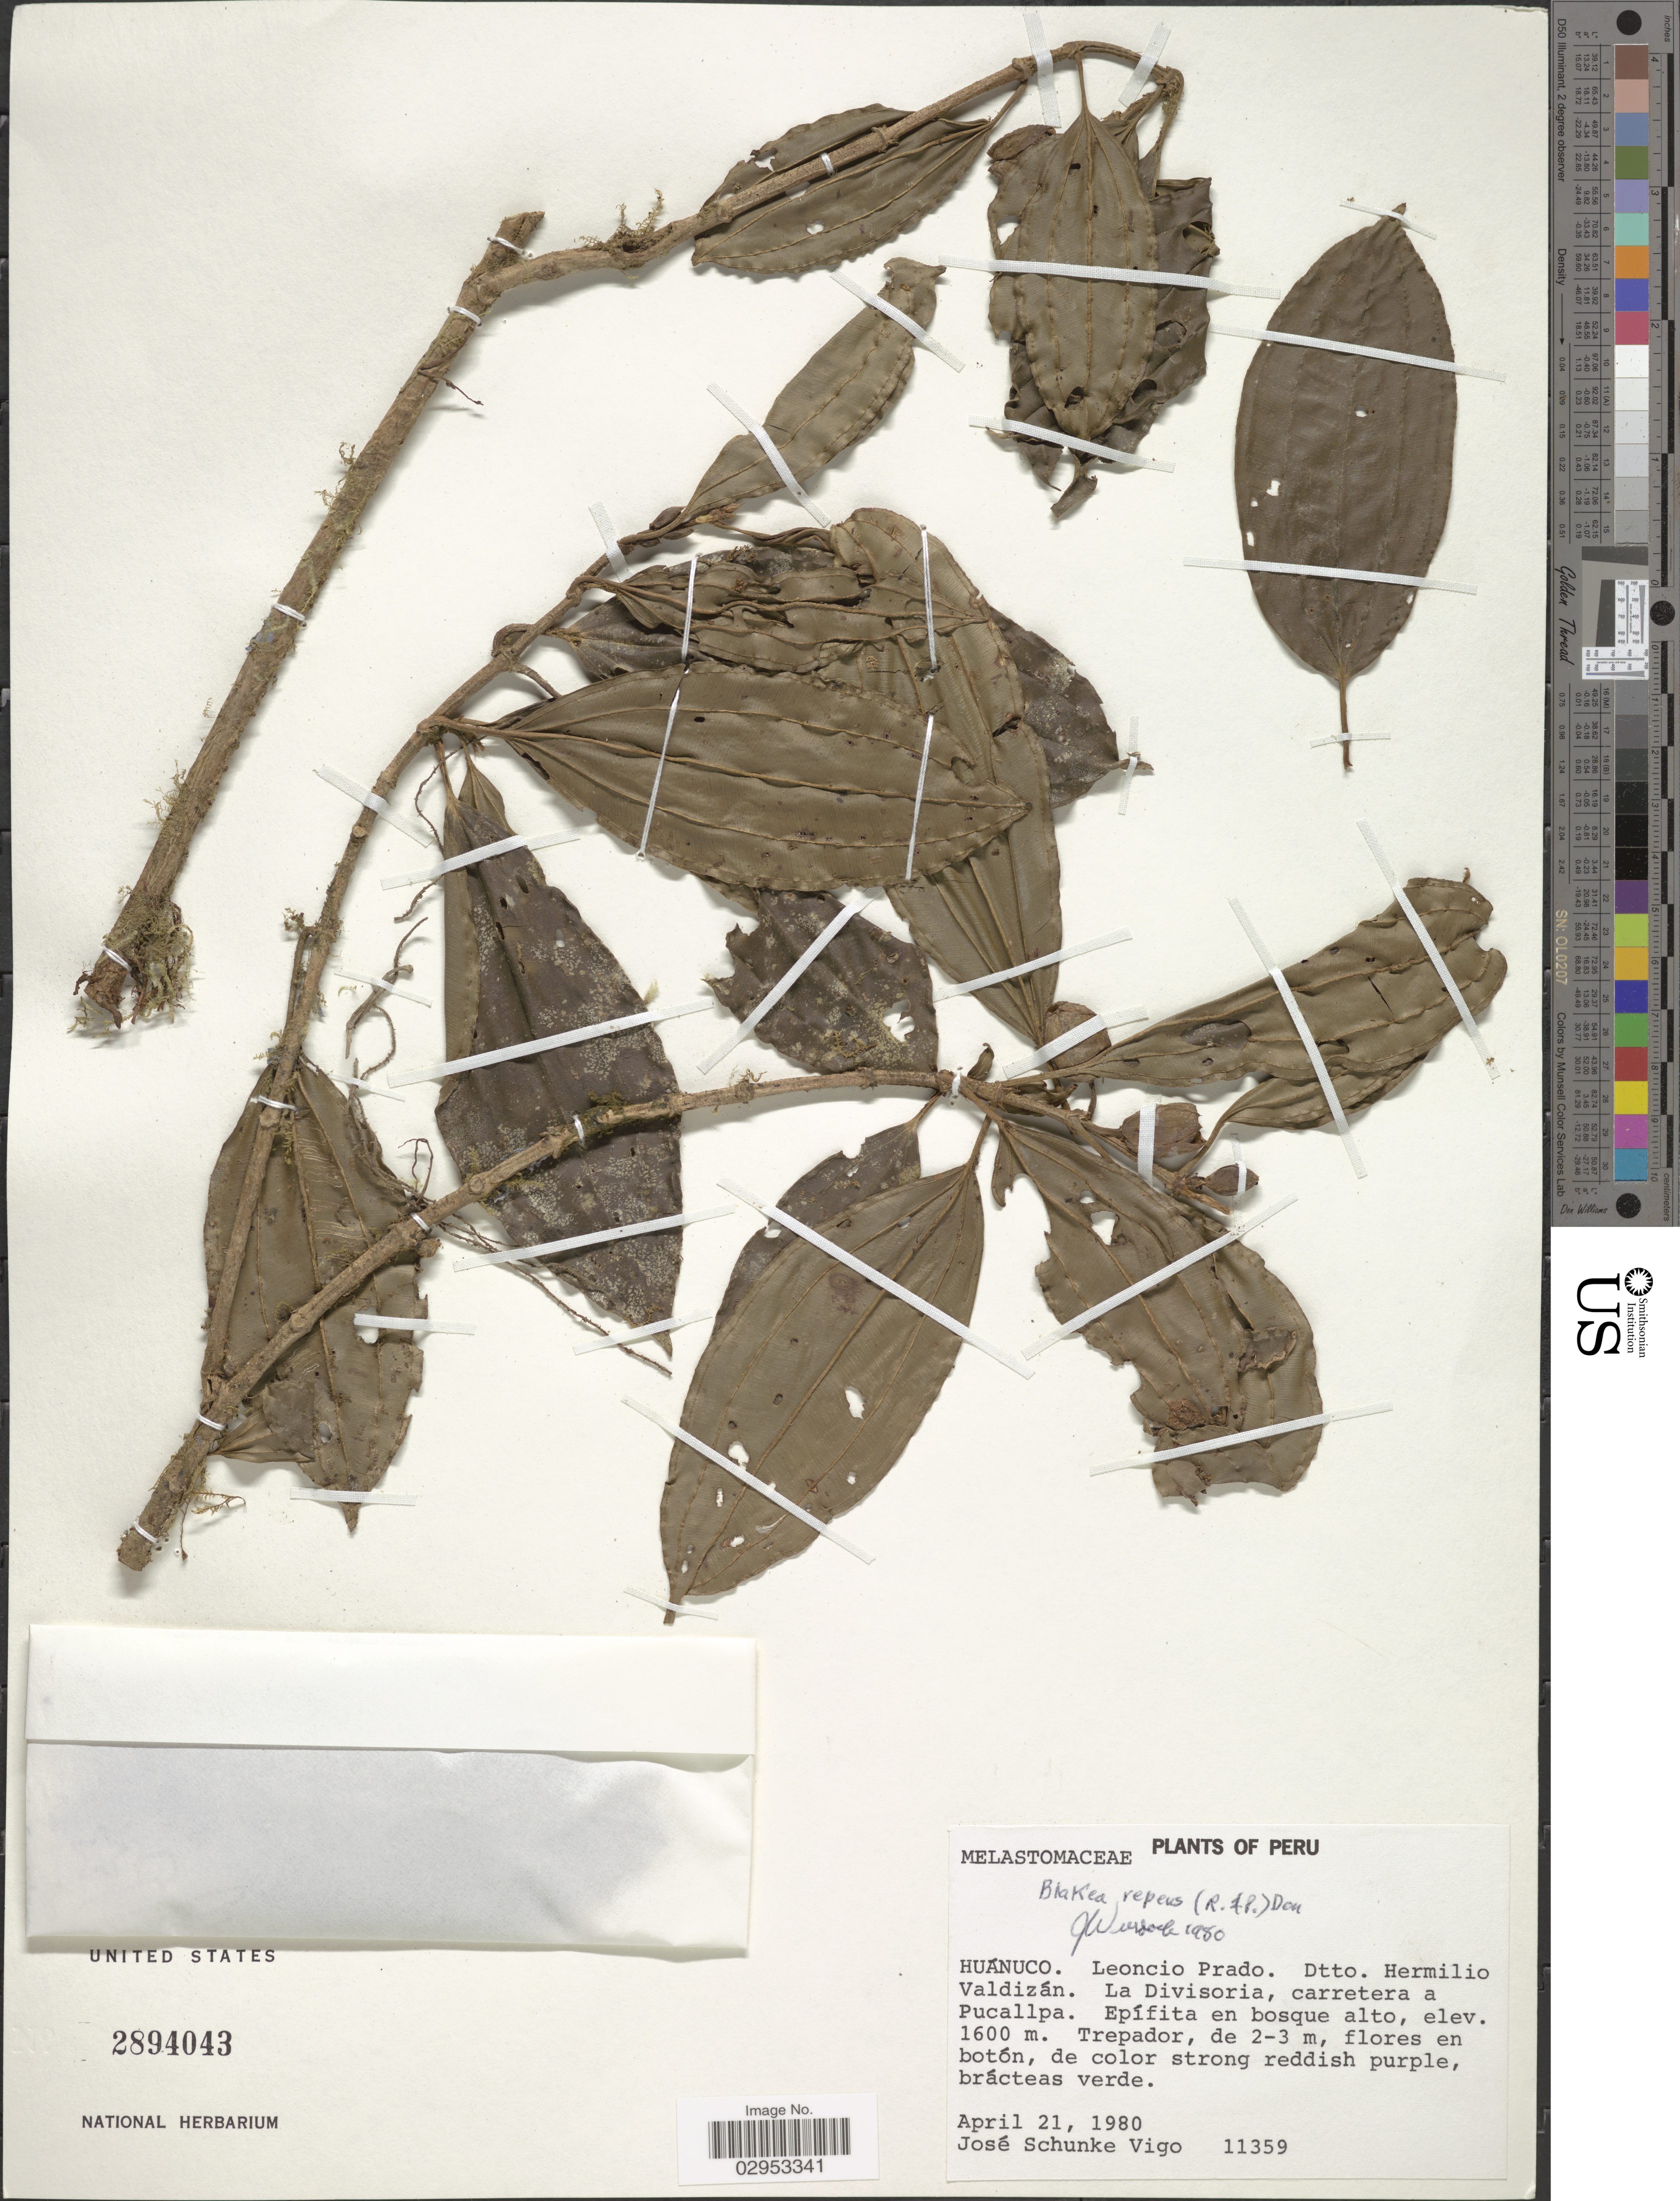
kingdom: Plantae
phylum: Tracheophyta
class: Magnoliopsida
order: Myrtales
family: Melastomataceae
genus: Blakea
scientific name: Blakea repens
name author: (Ruiz & Pav.) D. Don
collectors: J. Schunke Vigo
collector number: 11359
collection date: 1980-04-21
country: Peru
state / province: Huánuco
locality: Leoncio Prado. Dtto. Hermilio Valdizán. La Divisoria, carretera a Pucallpa.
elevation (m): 1600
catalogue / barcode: US 2894043